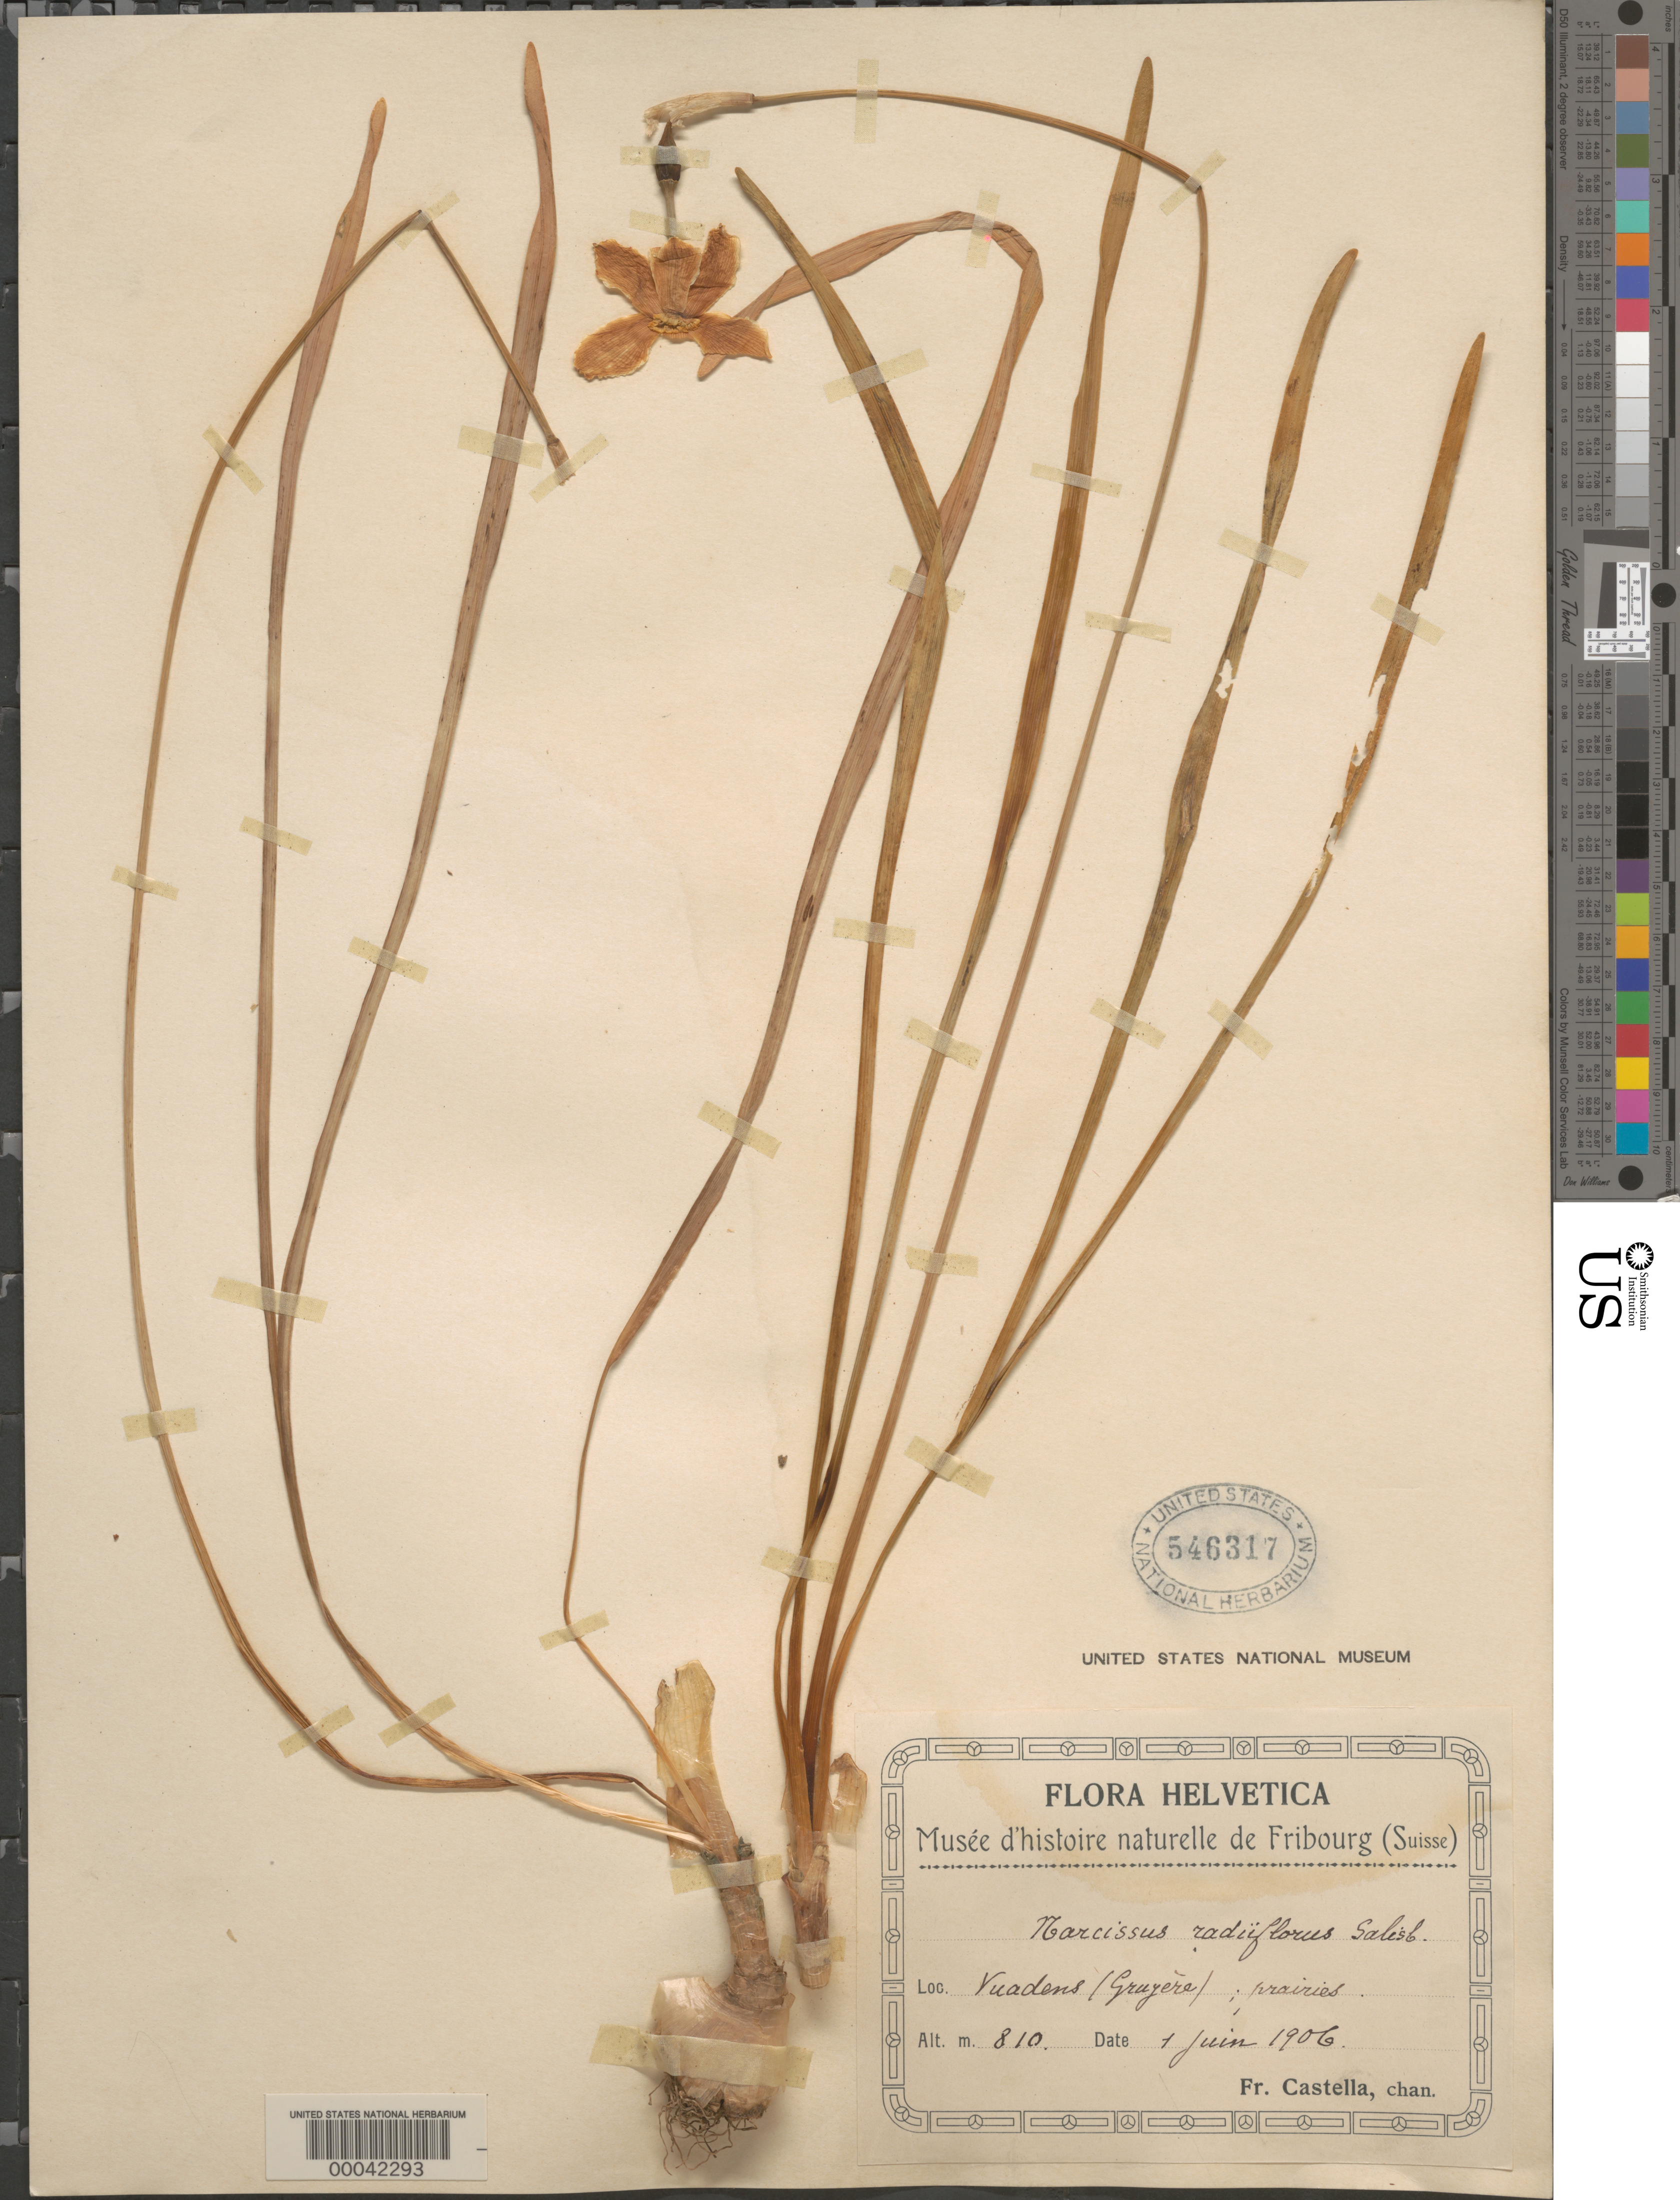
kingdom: Plantae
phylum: Tracheophyta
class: Liliopsida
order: Asparagales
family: Amaryllidaceae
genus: Narcissus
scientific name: Narcissus radiiflorus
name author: Salisb.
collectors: Fr. Castella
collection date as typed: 01 Jun 1906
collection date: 1906-06-01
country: Switzerland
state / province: Fribourg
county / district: Gruyere Dist.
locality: Vuadens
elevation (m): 810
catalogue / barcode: US 546317